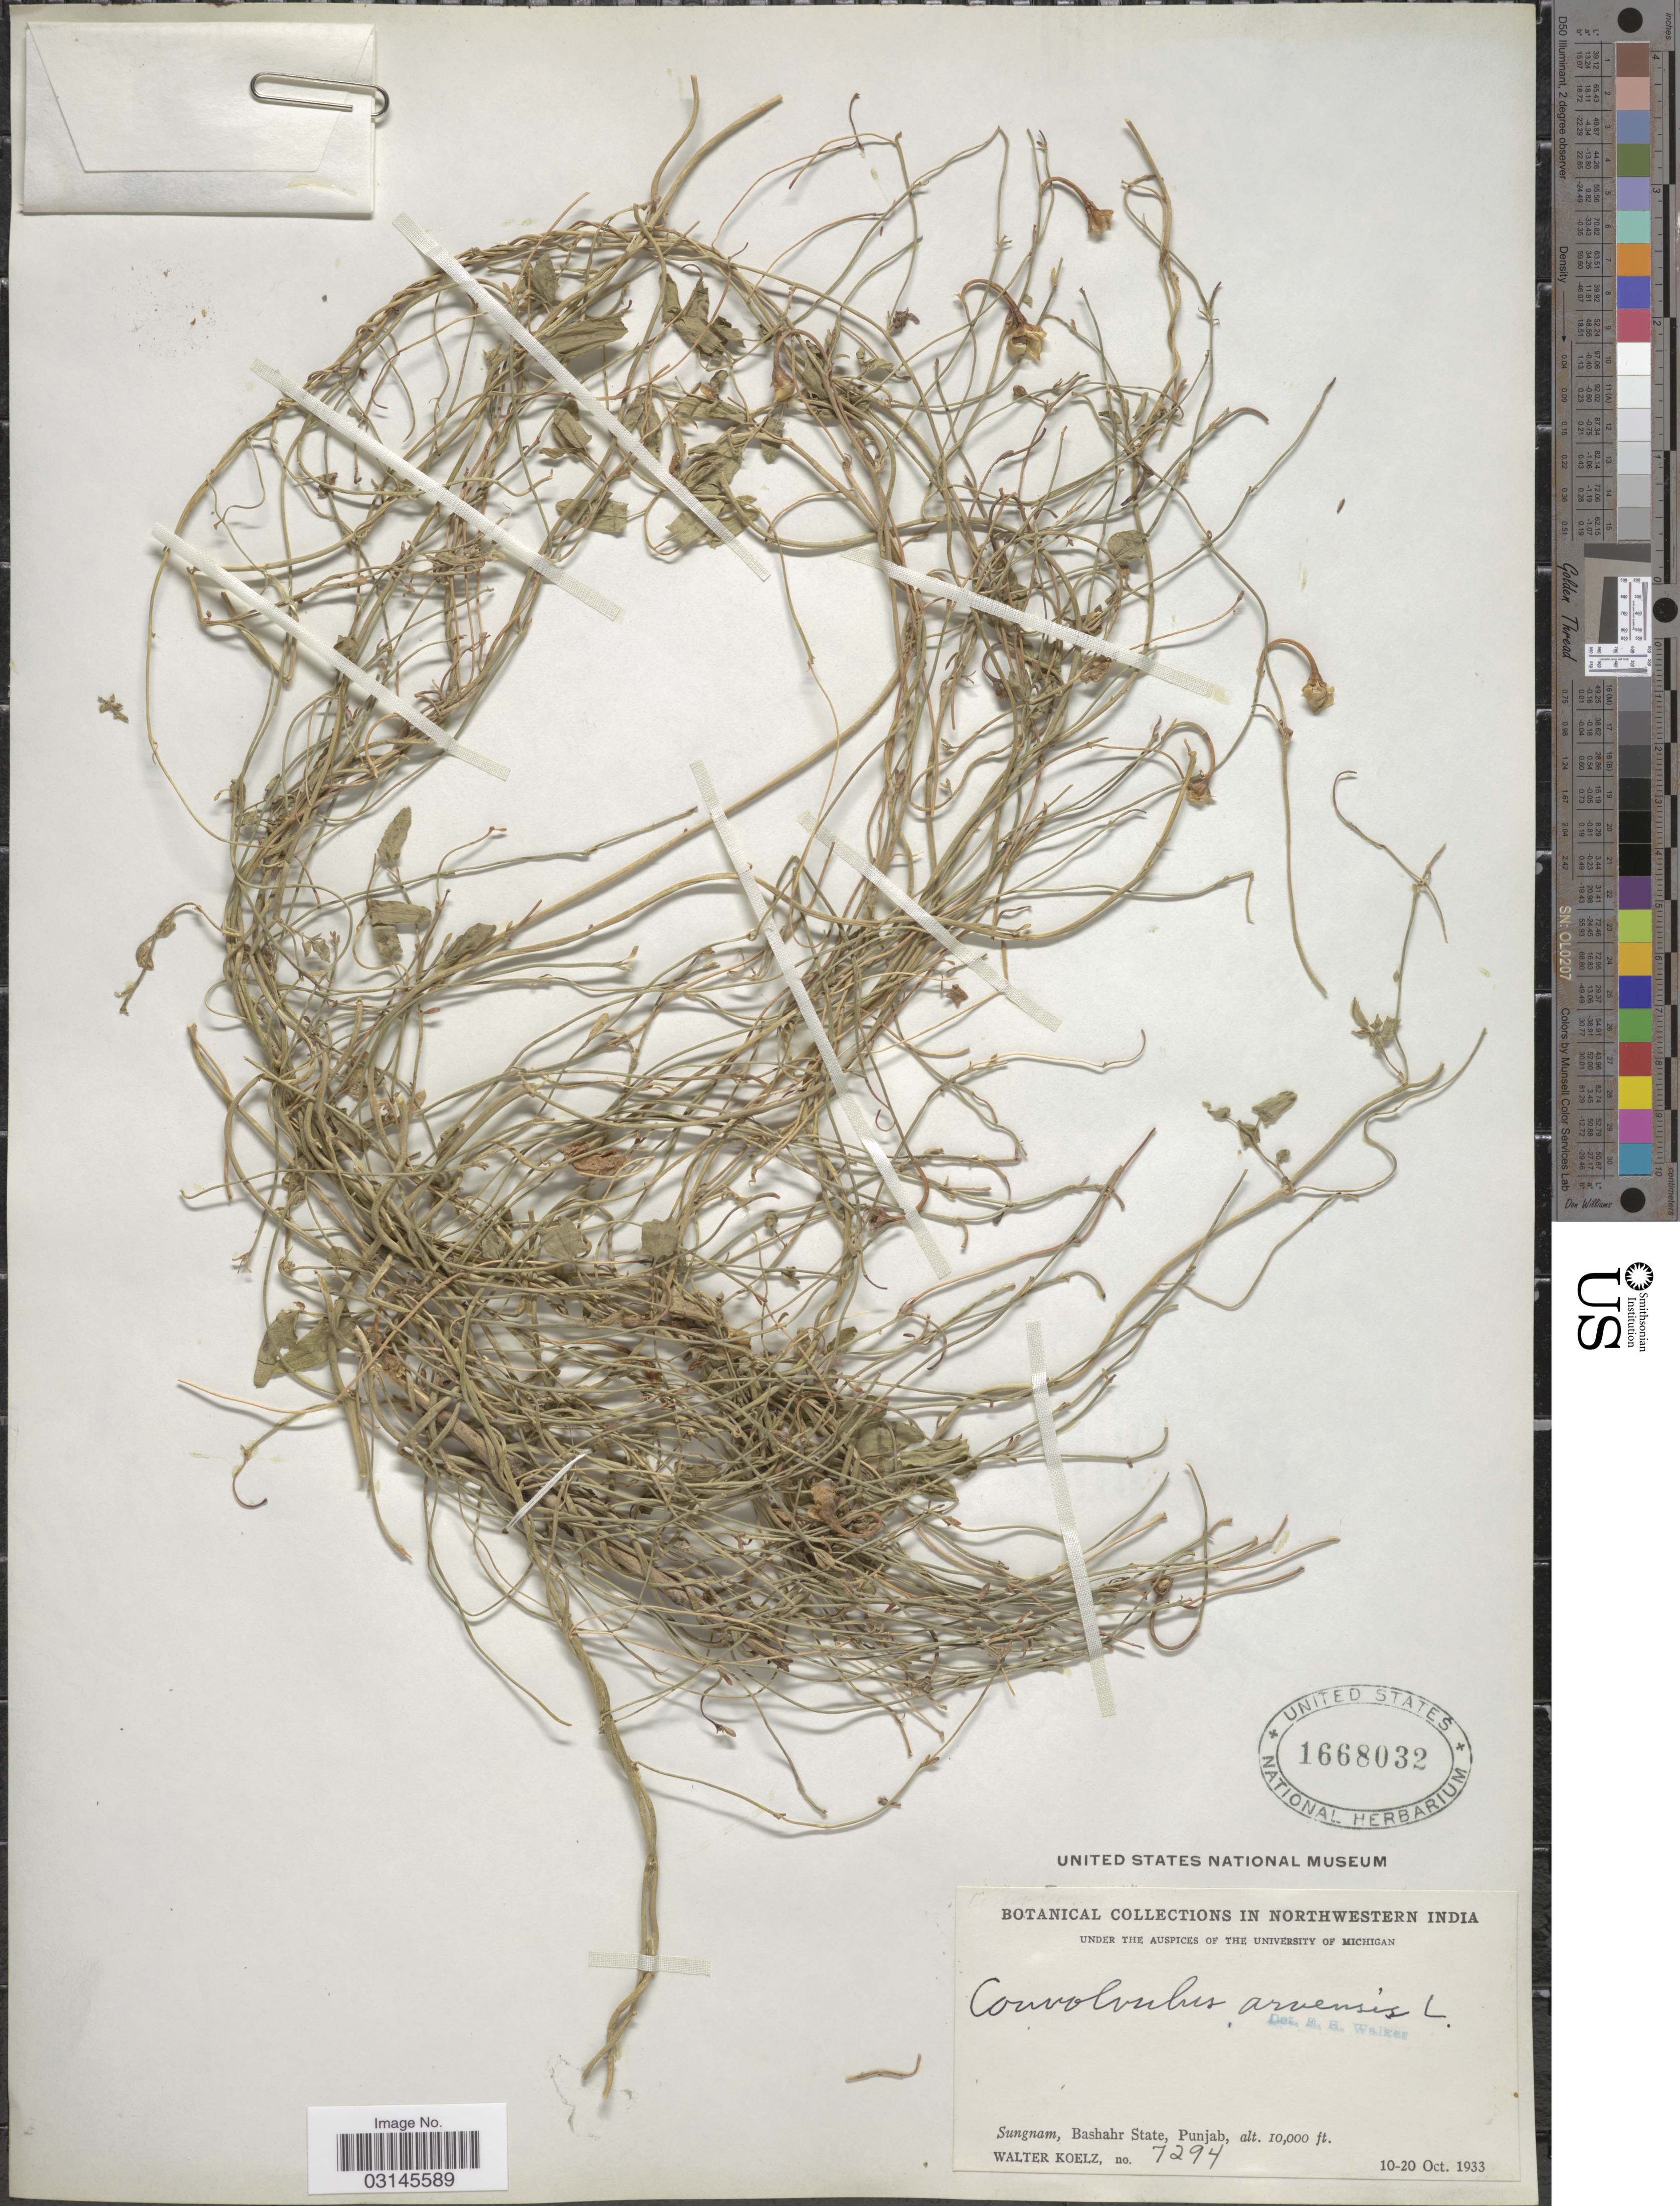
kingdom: Plantae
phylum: Tracheophyta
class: Magnoliopsida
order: Solanales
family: Convolvulaceae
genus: Convolvulus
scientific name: Convolvulus arvensis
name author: L.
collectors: W. N. Koelz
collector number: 7294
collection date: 1933-10-10/1933-10-20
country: India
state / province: Punjab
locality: Northwestern India. Sungnam, Bashahr State.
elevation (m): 3048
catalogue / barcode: US 1668032